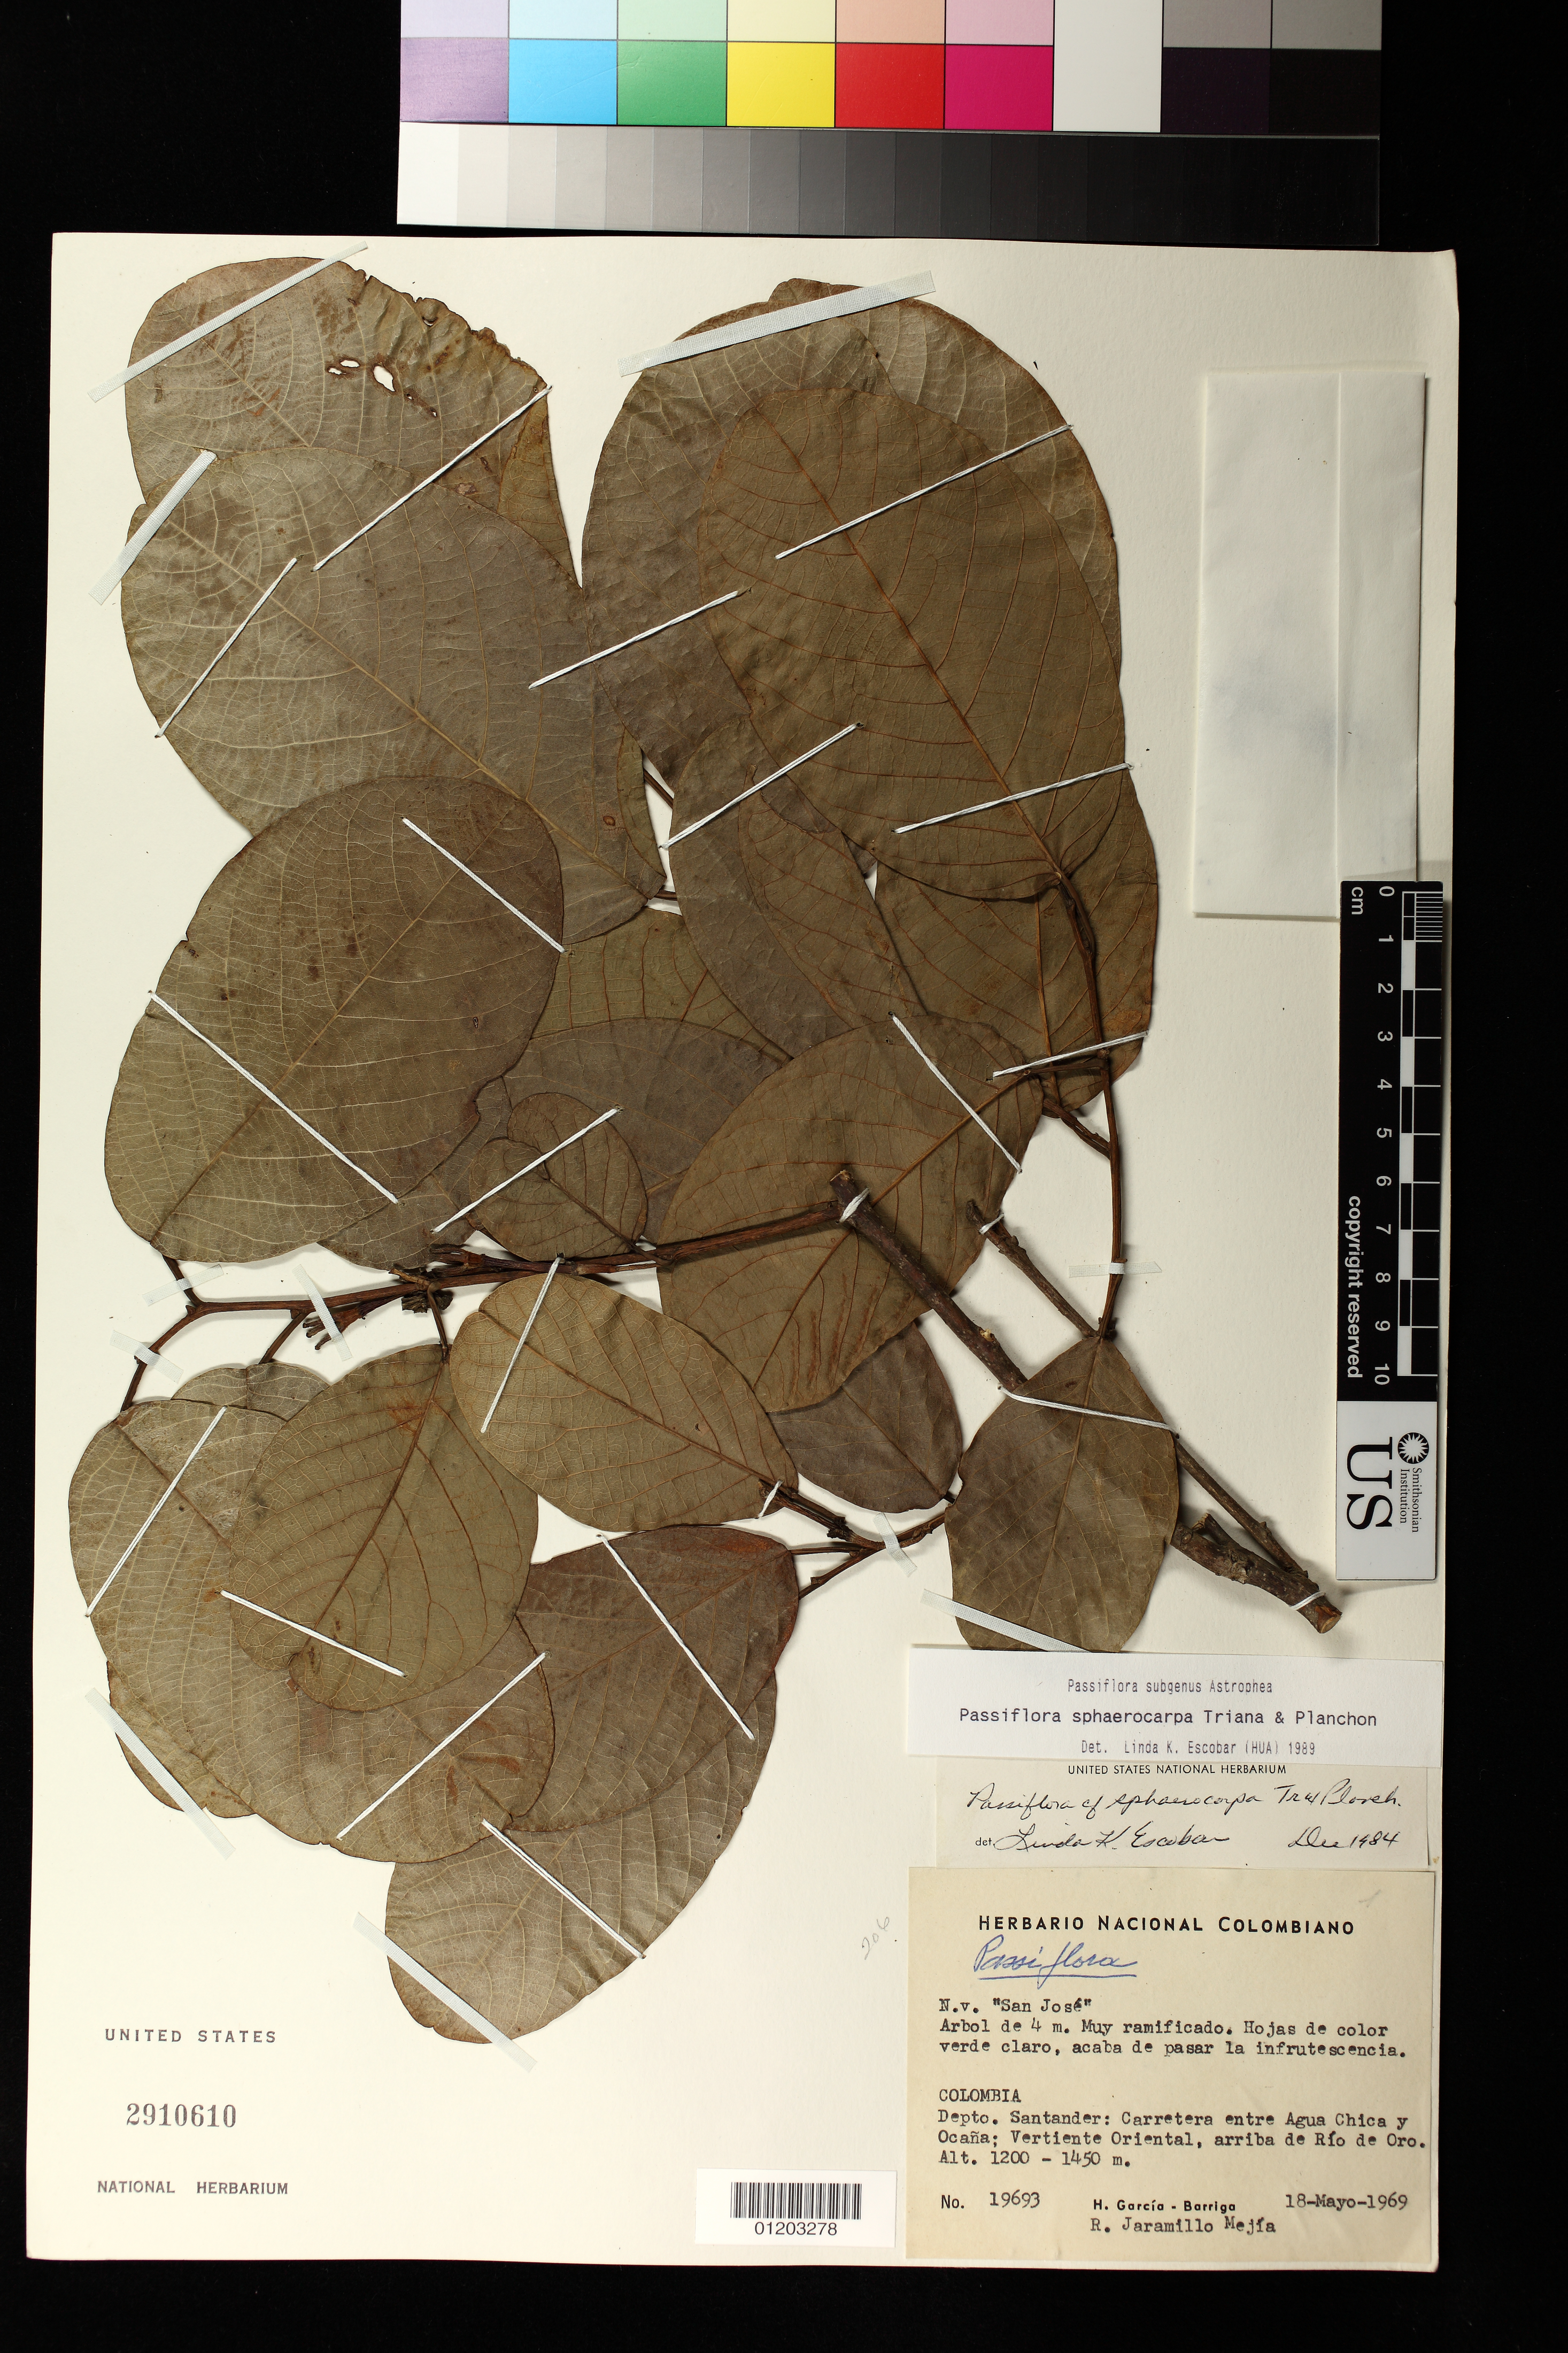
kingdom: Plantae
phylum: Tracheophyta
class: Magnoliopsida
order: Malpighiales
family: Passifloraceae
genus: Passiflora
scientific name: Passiflora sphaerocarpa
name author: Triana & Planch.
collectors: H. García Barriga & R. Mejia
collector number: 19693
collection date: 1969-05-18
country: Colombia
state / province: Santander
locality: Carretera entre Agua Chica y Ocana; Vertiente Oriental, arriba de Rio de Ora.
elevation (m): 1200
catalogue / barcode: US 2910610